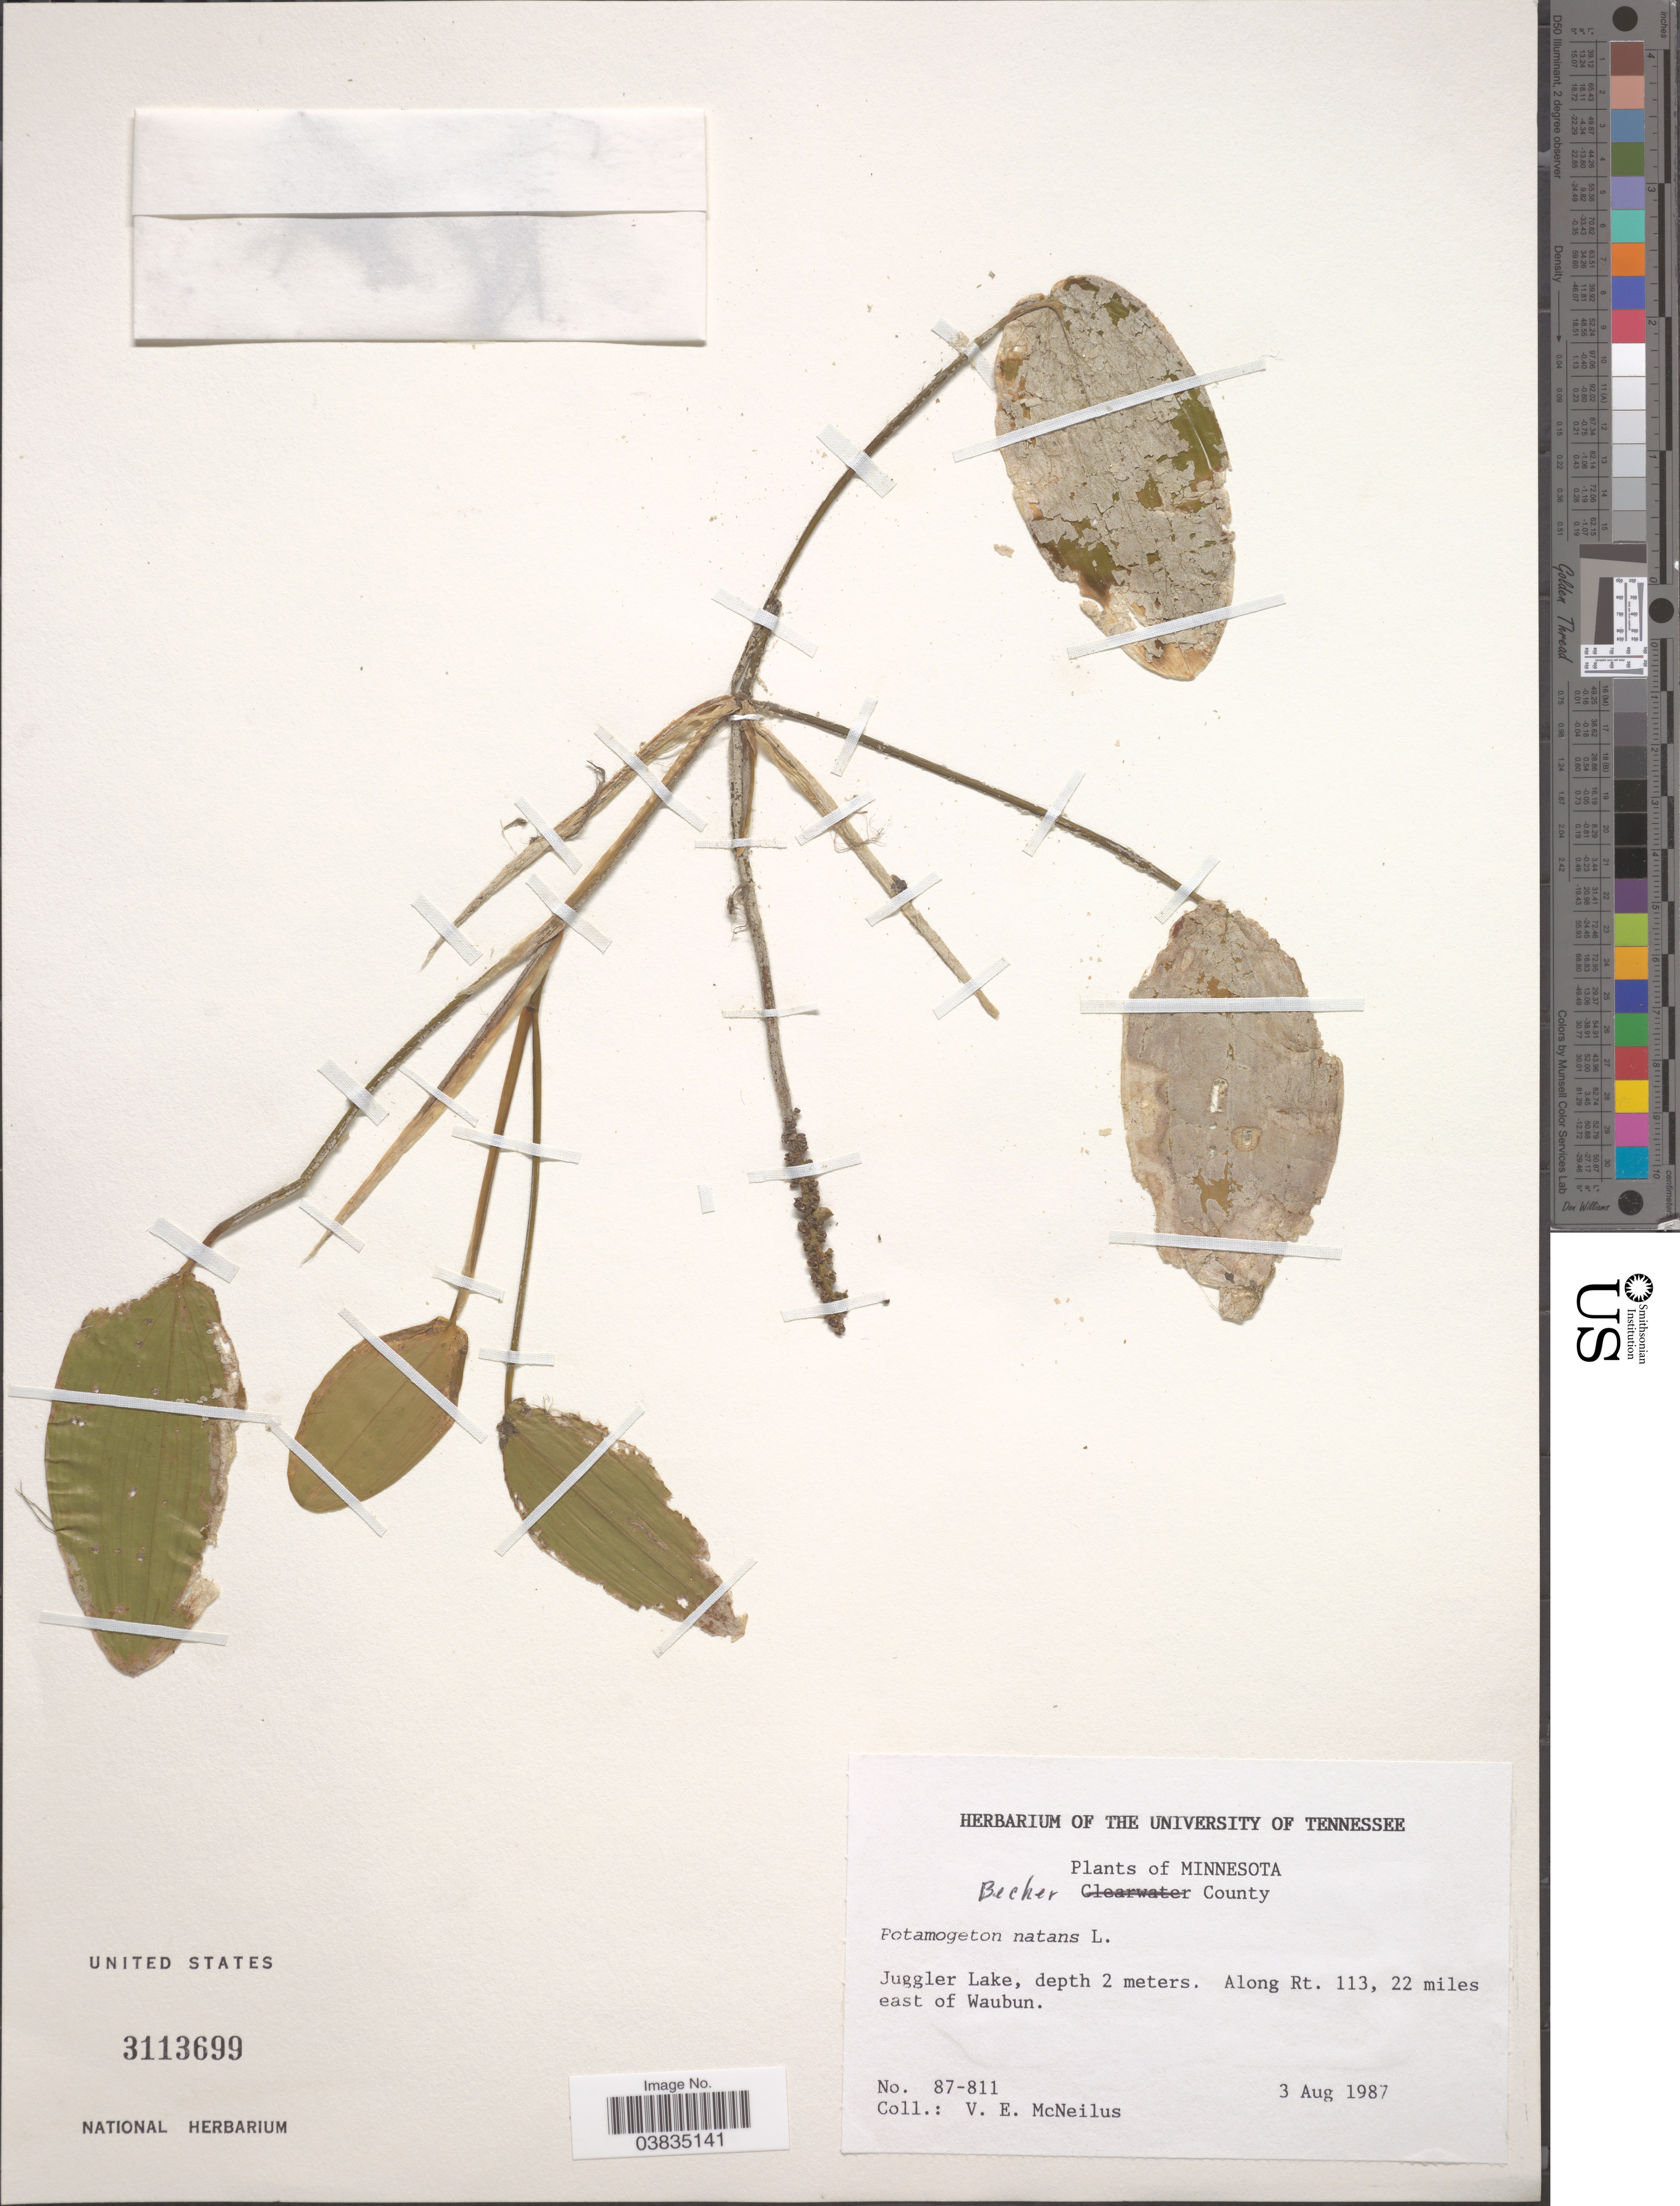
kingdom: Plantae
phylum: Tracheophyta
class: Liliopsida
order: Alismatales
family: Potamogetonaceae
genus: Potamogeton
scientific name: Potamogeton natans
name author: L.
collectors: V. Mcneilus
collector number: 87-811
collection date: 1987-08-03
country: United States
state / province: Minnesota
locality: Becker County. Juggler Lake. Along Rt. 113, 22 miles east of Waubun.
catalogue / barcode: US 3113699